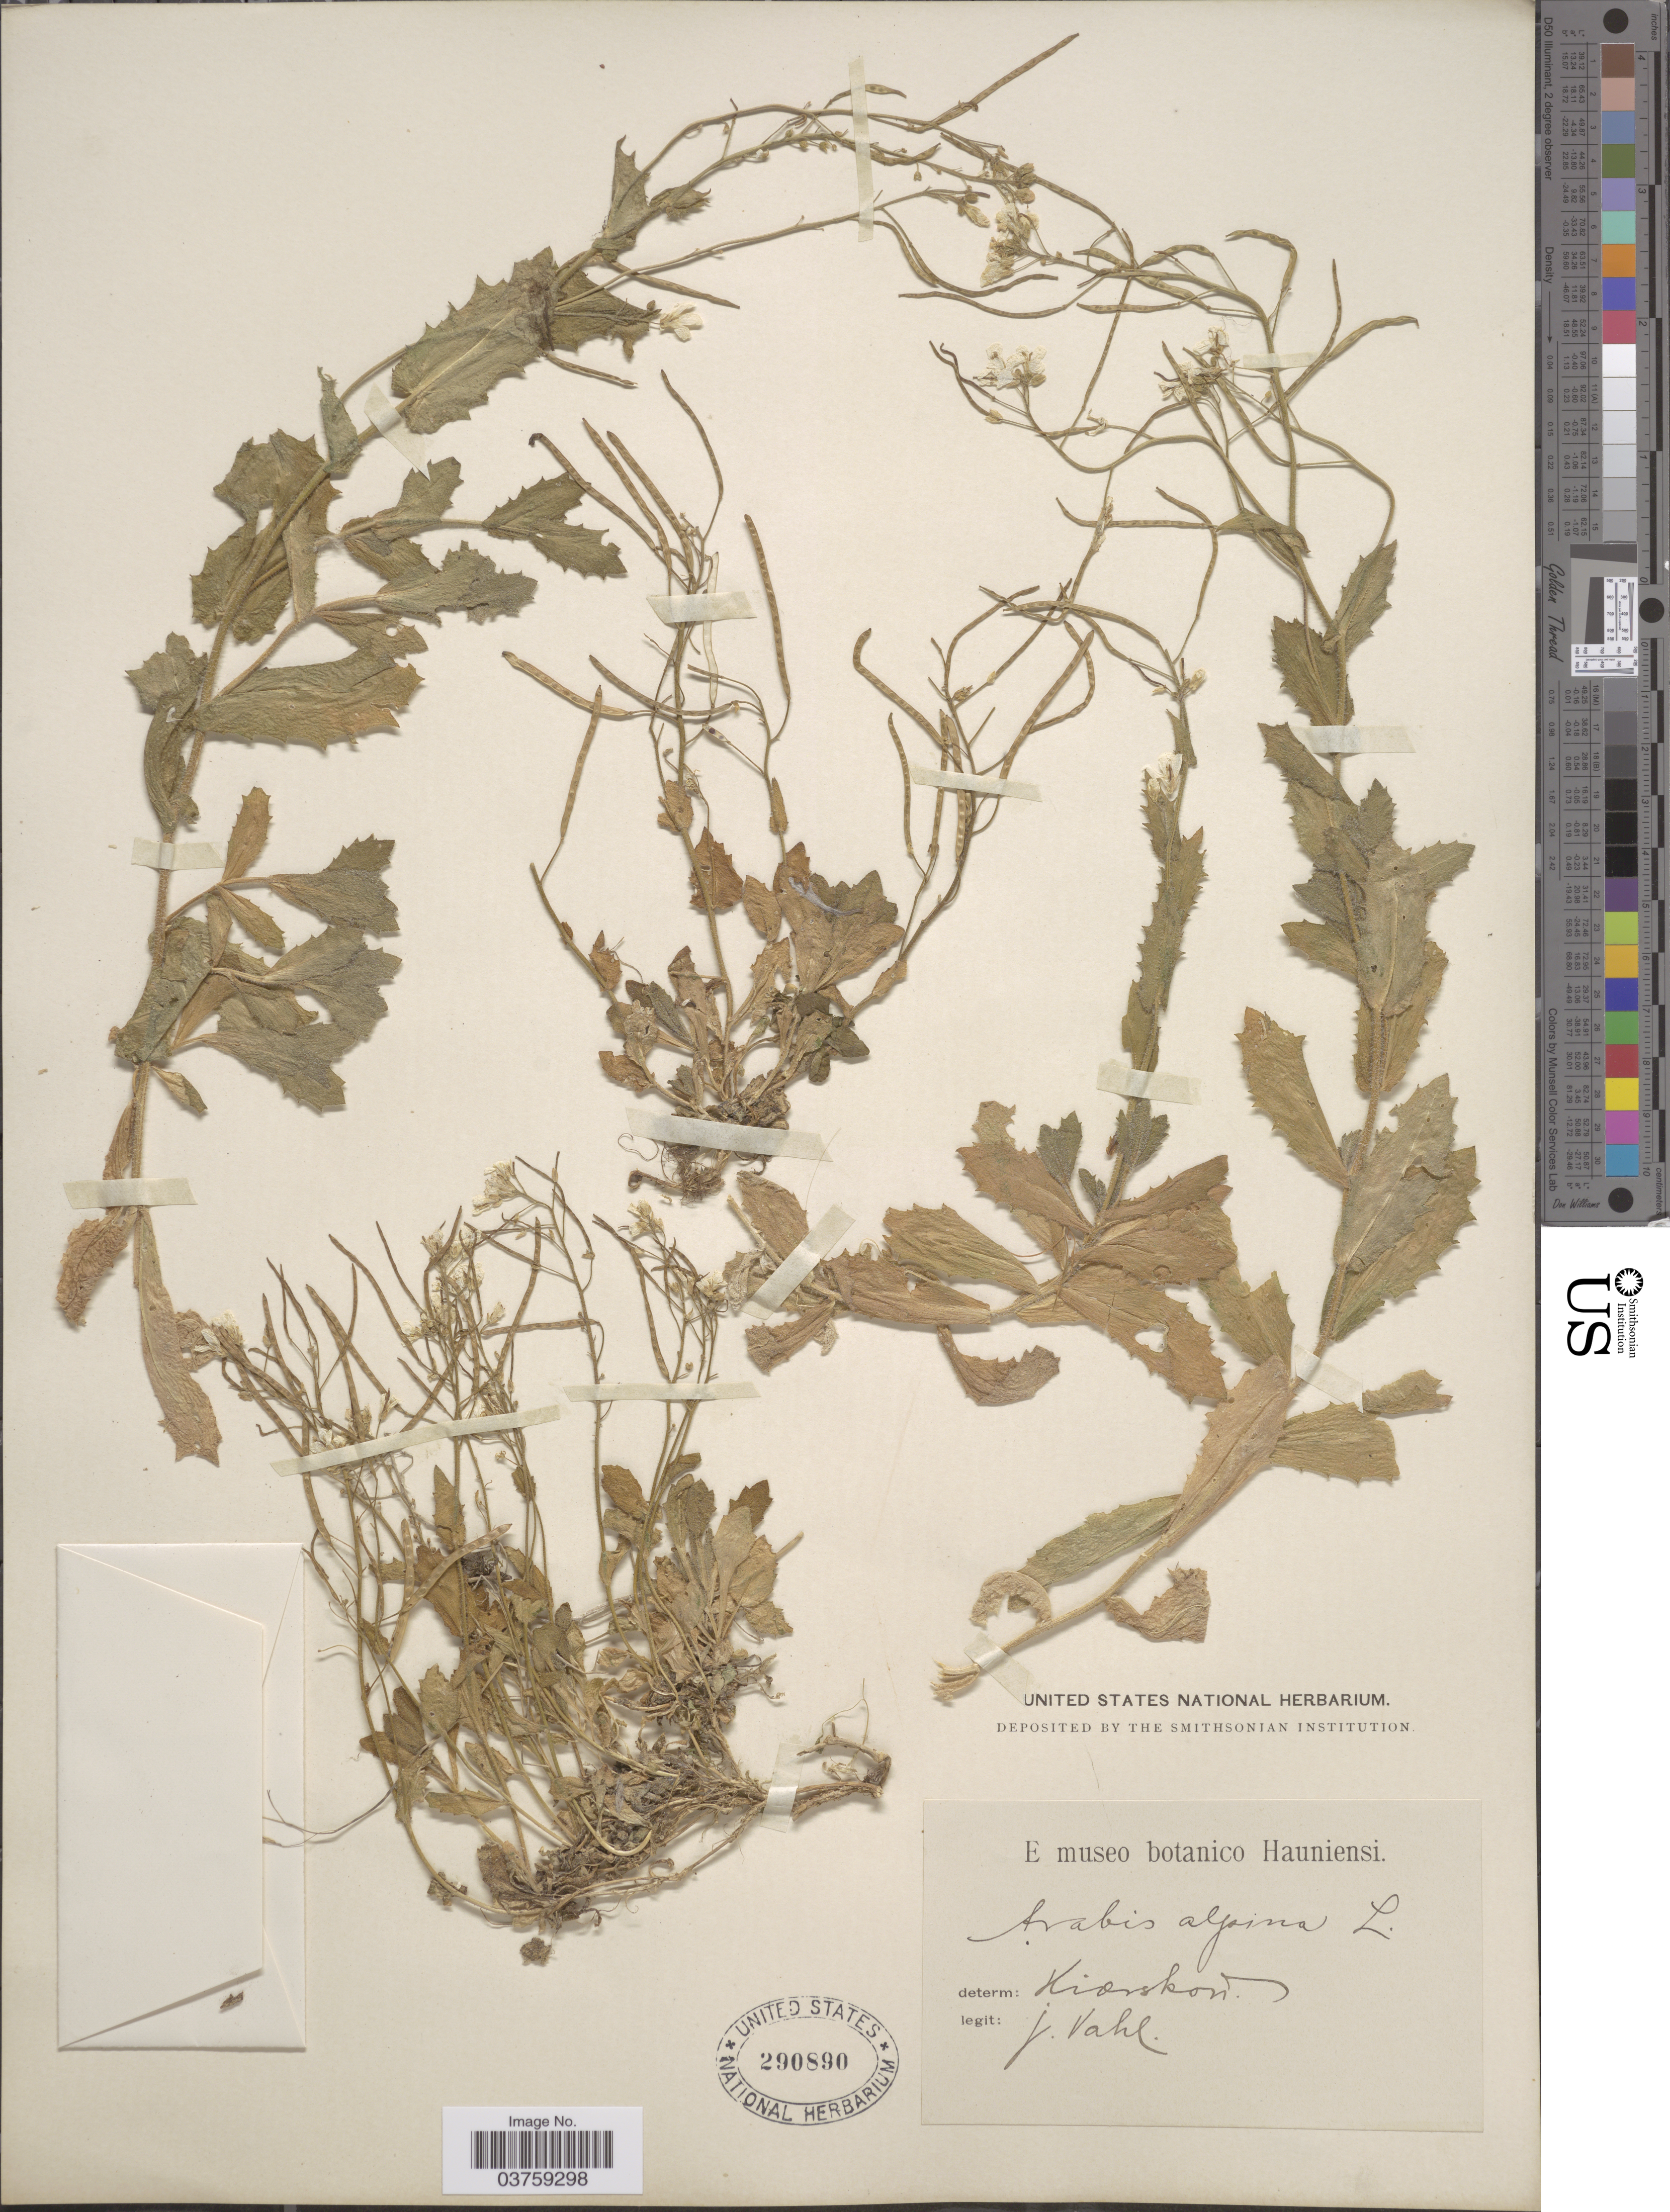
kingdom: Plantae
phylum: Tracheophyta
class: Magnoliopsida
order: Brassicales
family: Brassicaceae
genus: Arabis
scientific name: Arabis alpina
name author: L.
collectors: J. M. Vahl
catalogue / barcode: US 290890